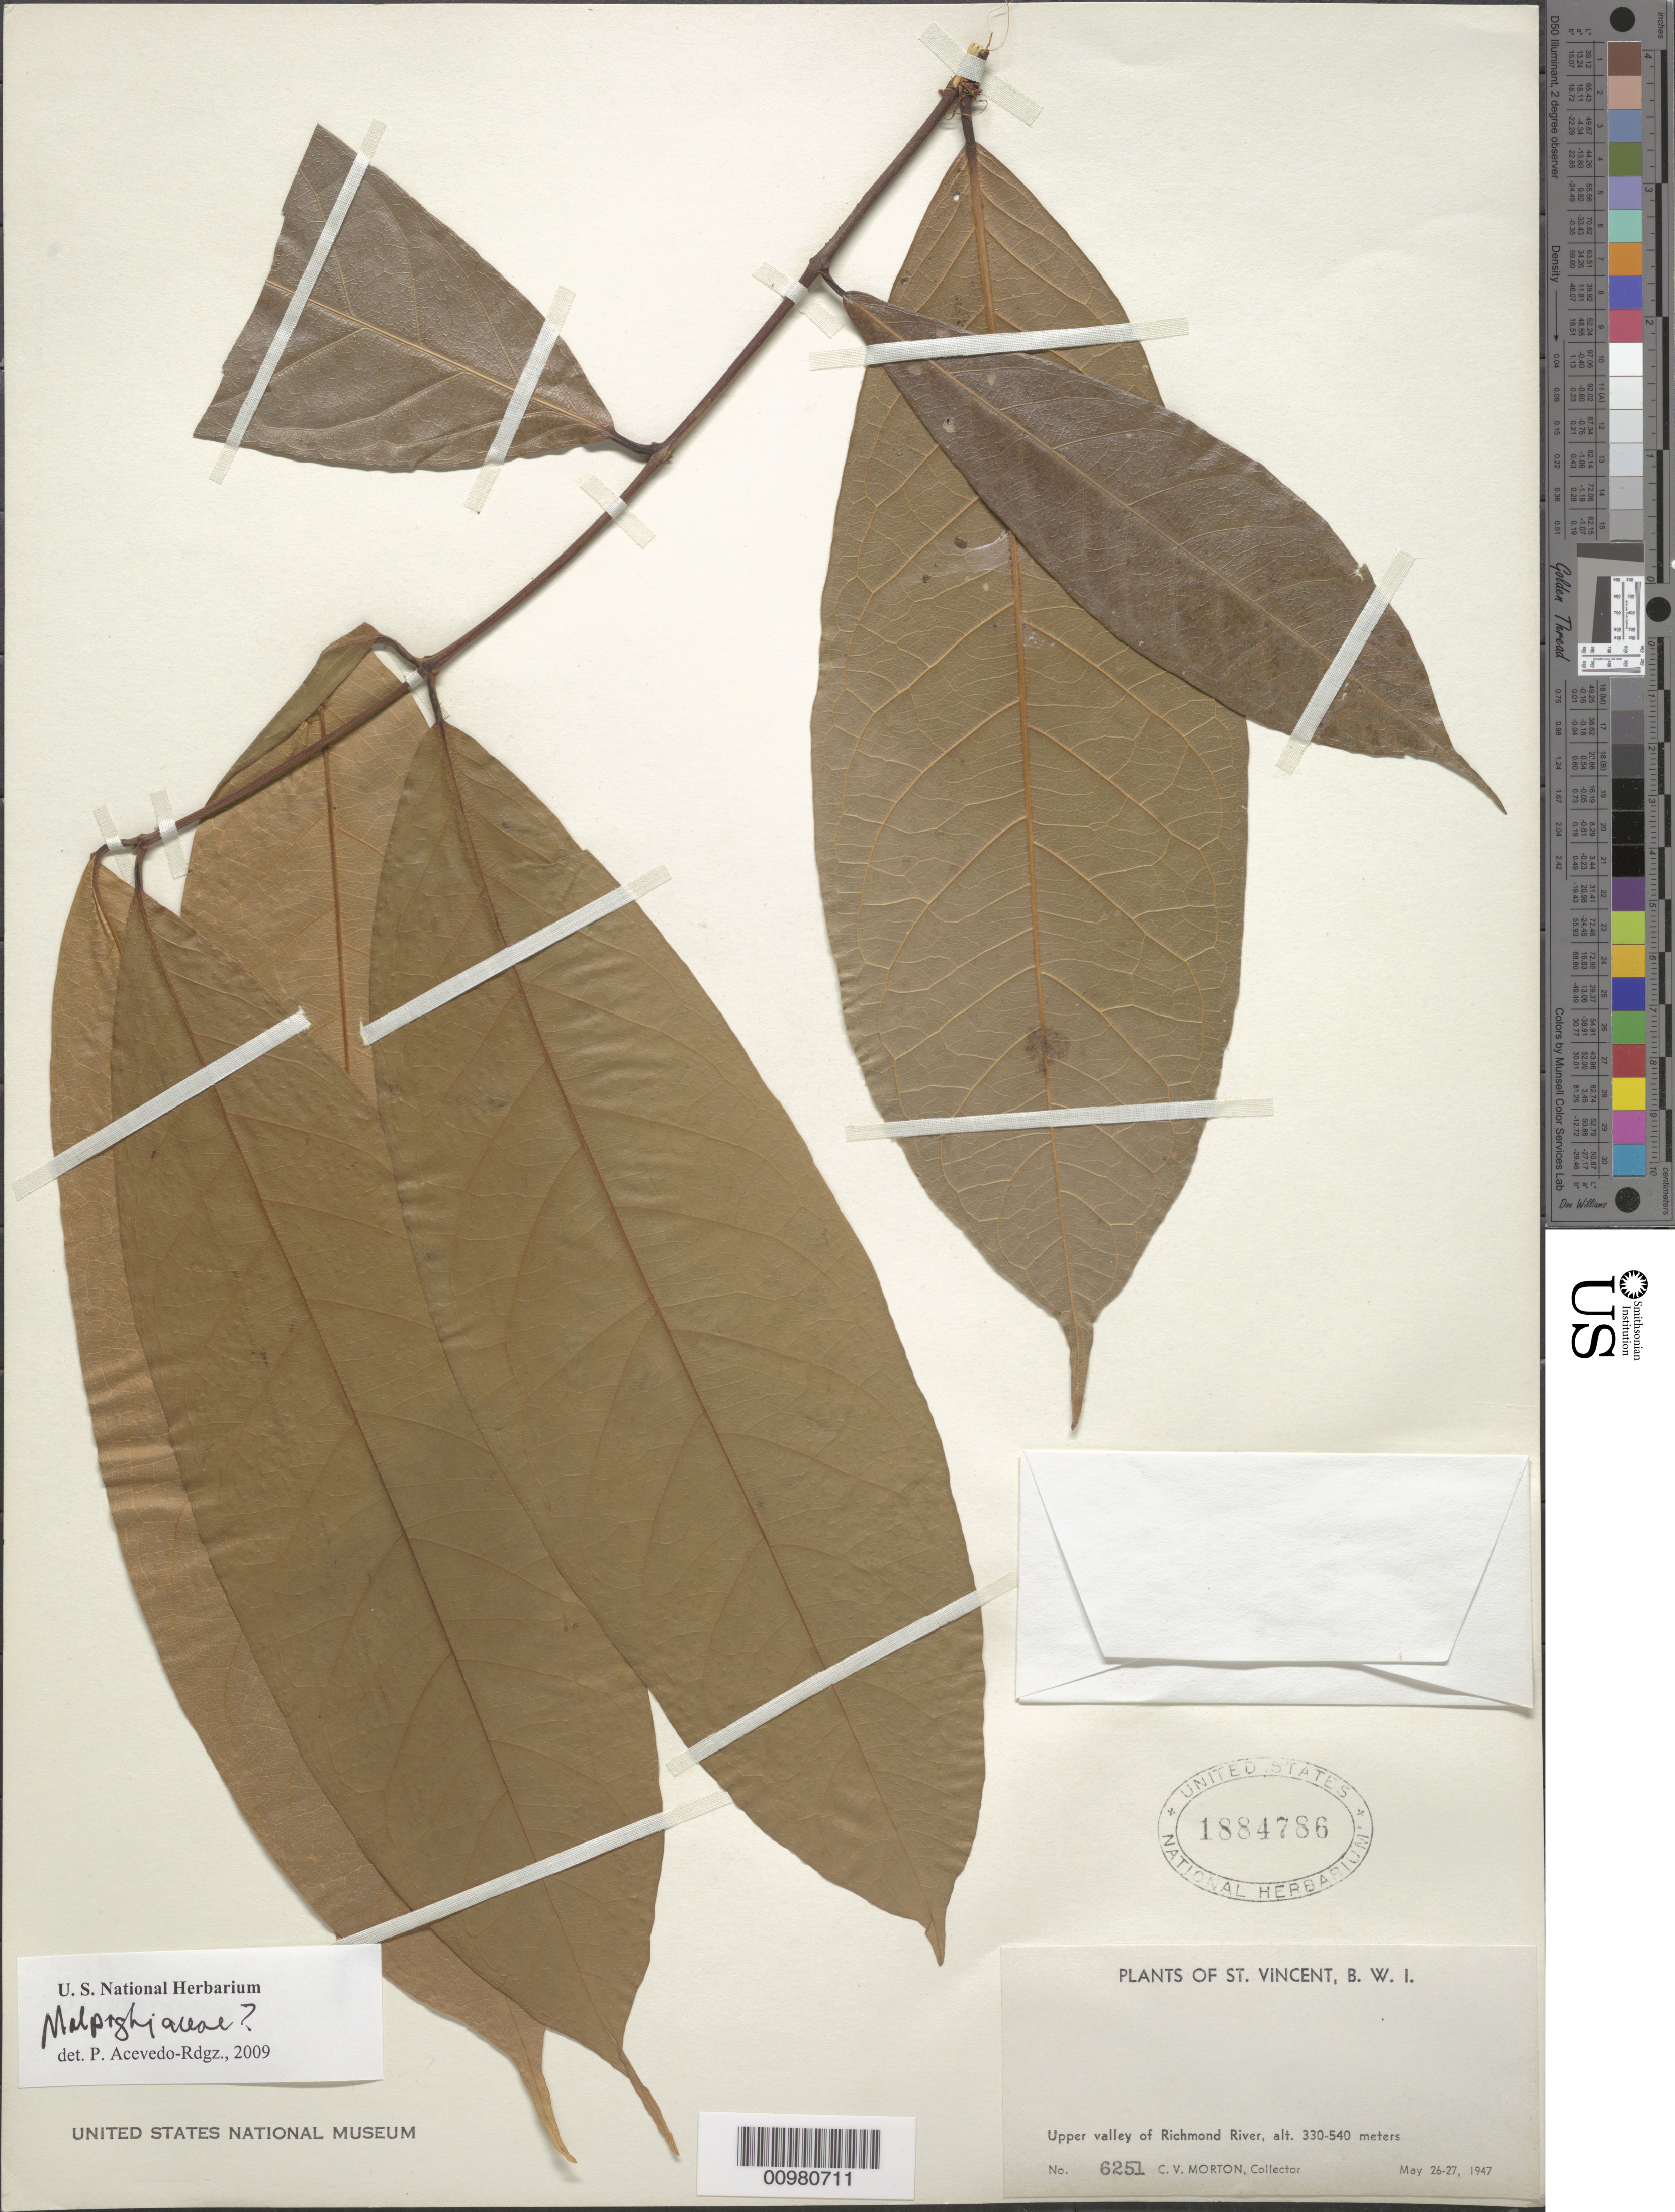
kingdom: Plantae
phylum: Tracheophyta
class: Magnoliopsida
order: Malpighiales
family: Malpighiaceae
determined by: Acevedo-Rodríguez, P., (BOT), Smithsonian Institution - National Museum of Natural History (UNITED STATES)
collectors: C. V. Morton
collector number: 6251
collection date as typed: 26 May 1947 to 27 May 1947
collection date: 1947-05-26/1947-05-27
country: St. Vincent - Grenadines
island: St. Vincent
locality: Upper valley of Richmond River.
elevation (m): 330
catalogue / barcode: US 1884786